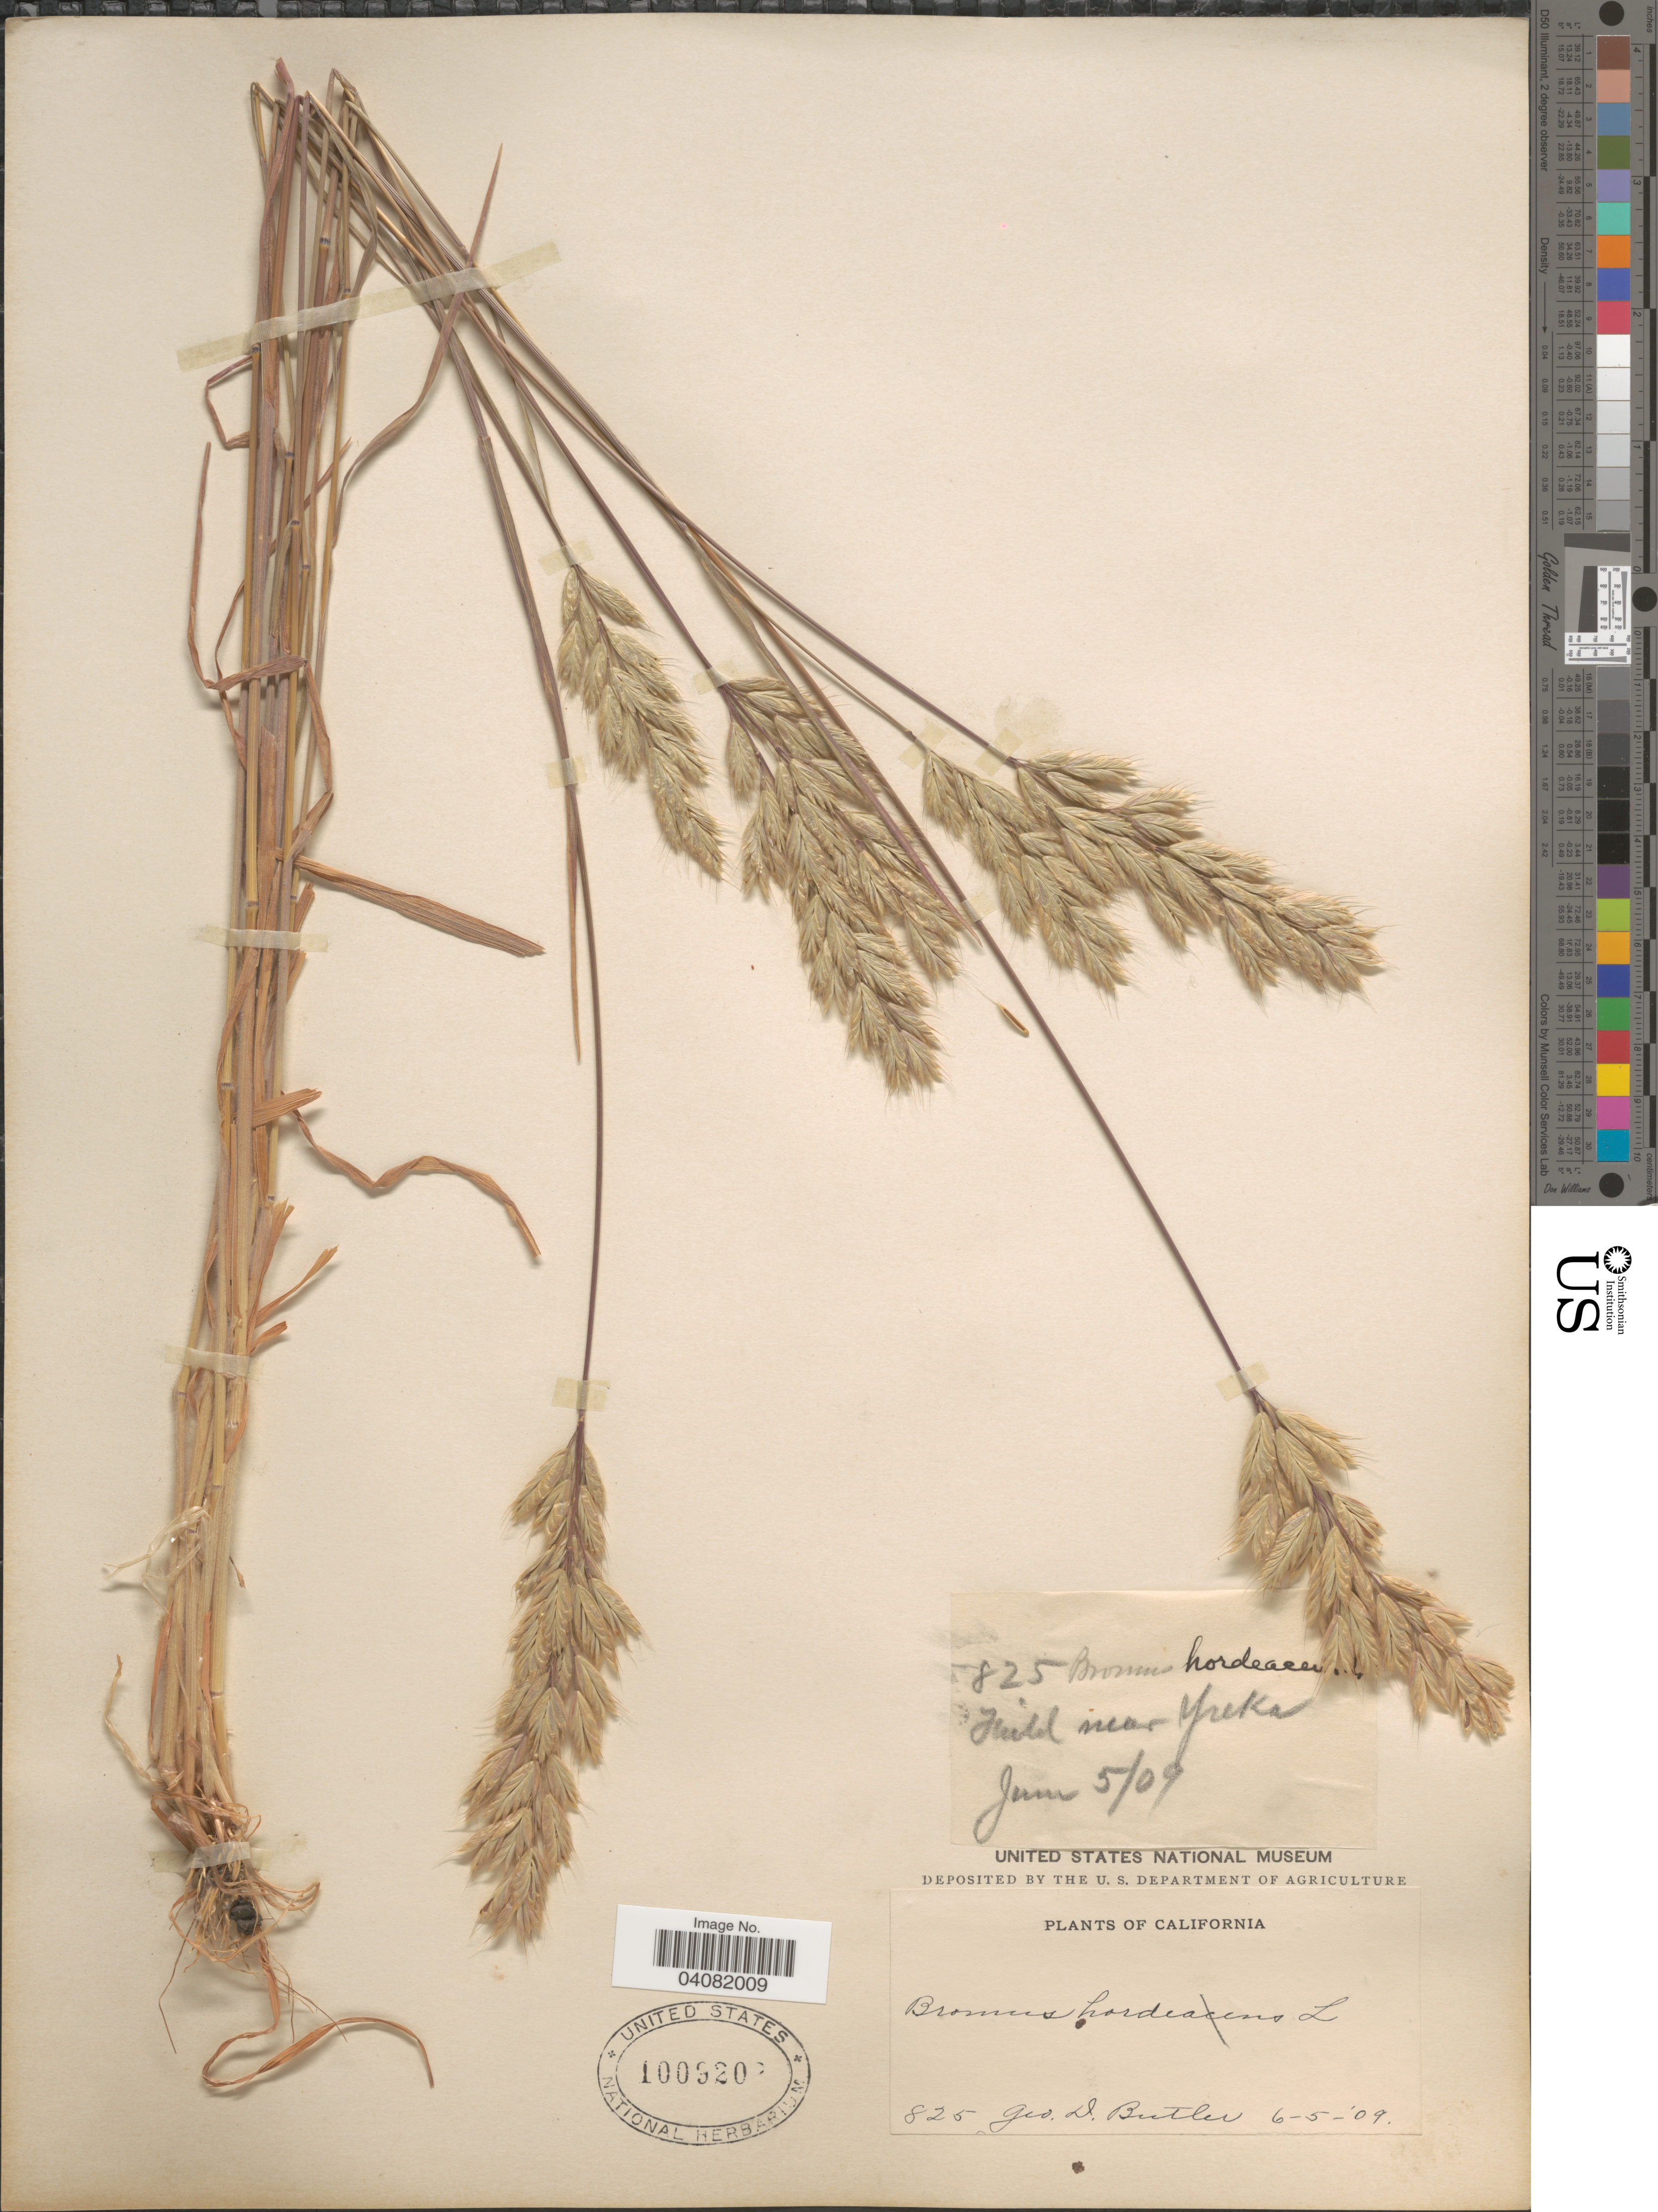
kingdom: Plantae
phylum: Tracheophyta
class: Liliopsida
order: Poales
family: Poaceae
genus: Bromus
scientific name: Bromus hordeaceus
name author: L.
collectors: G. D. Butler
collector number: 825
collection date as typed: Transcribed d/m/y: 5/6/9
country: United States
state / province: California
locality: Field near Yreka.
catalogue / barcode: US 1009202